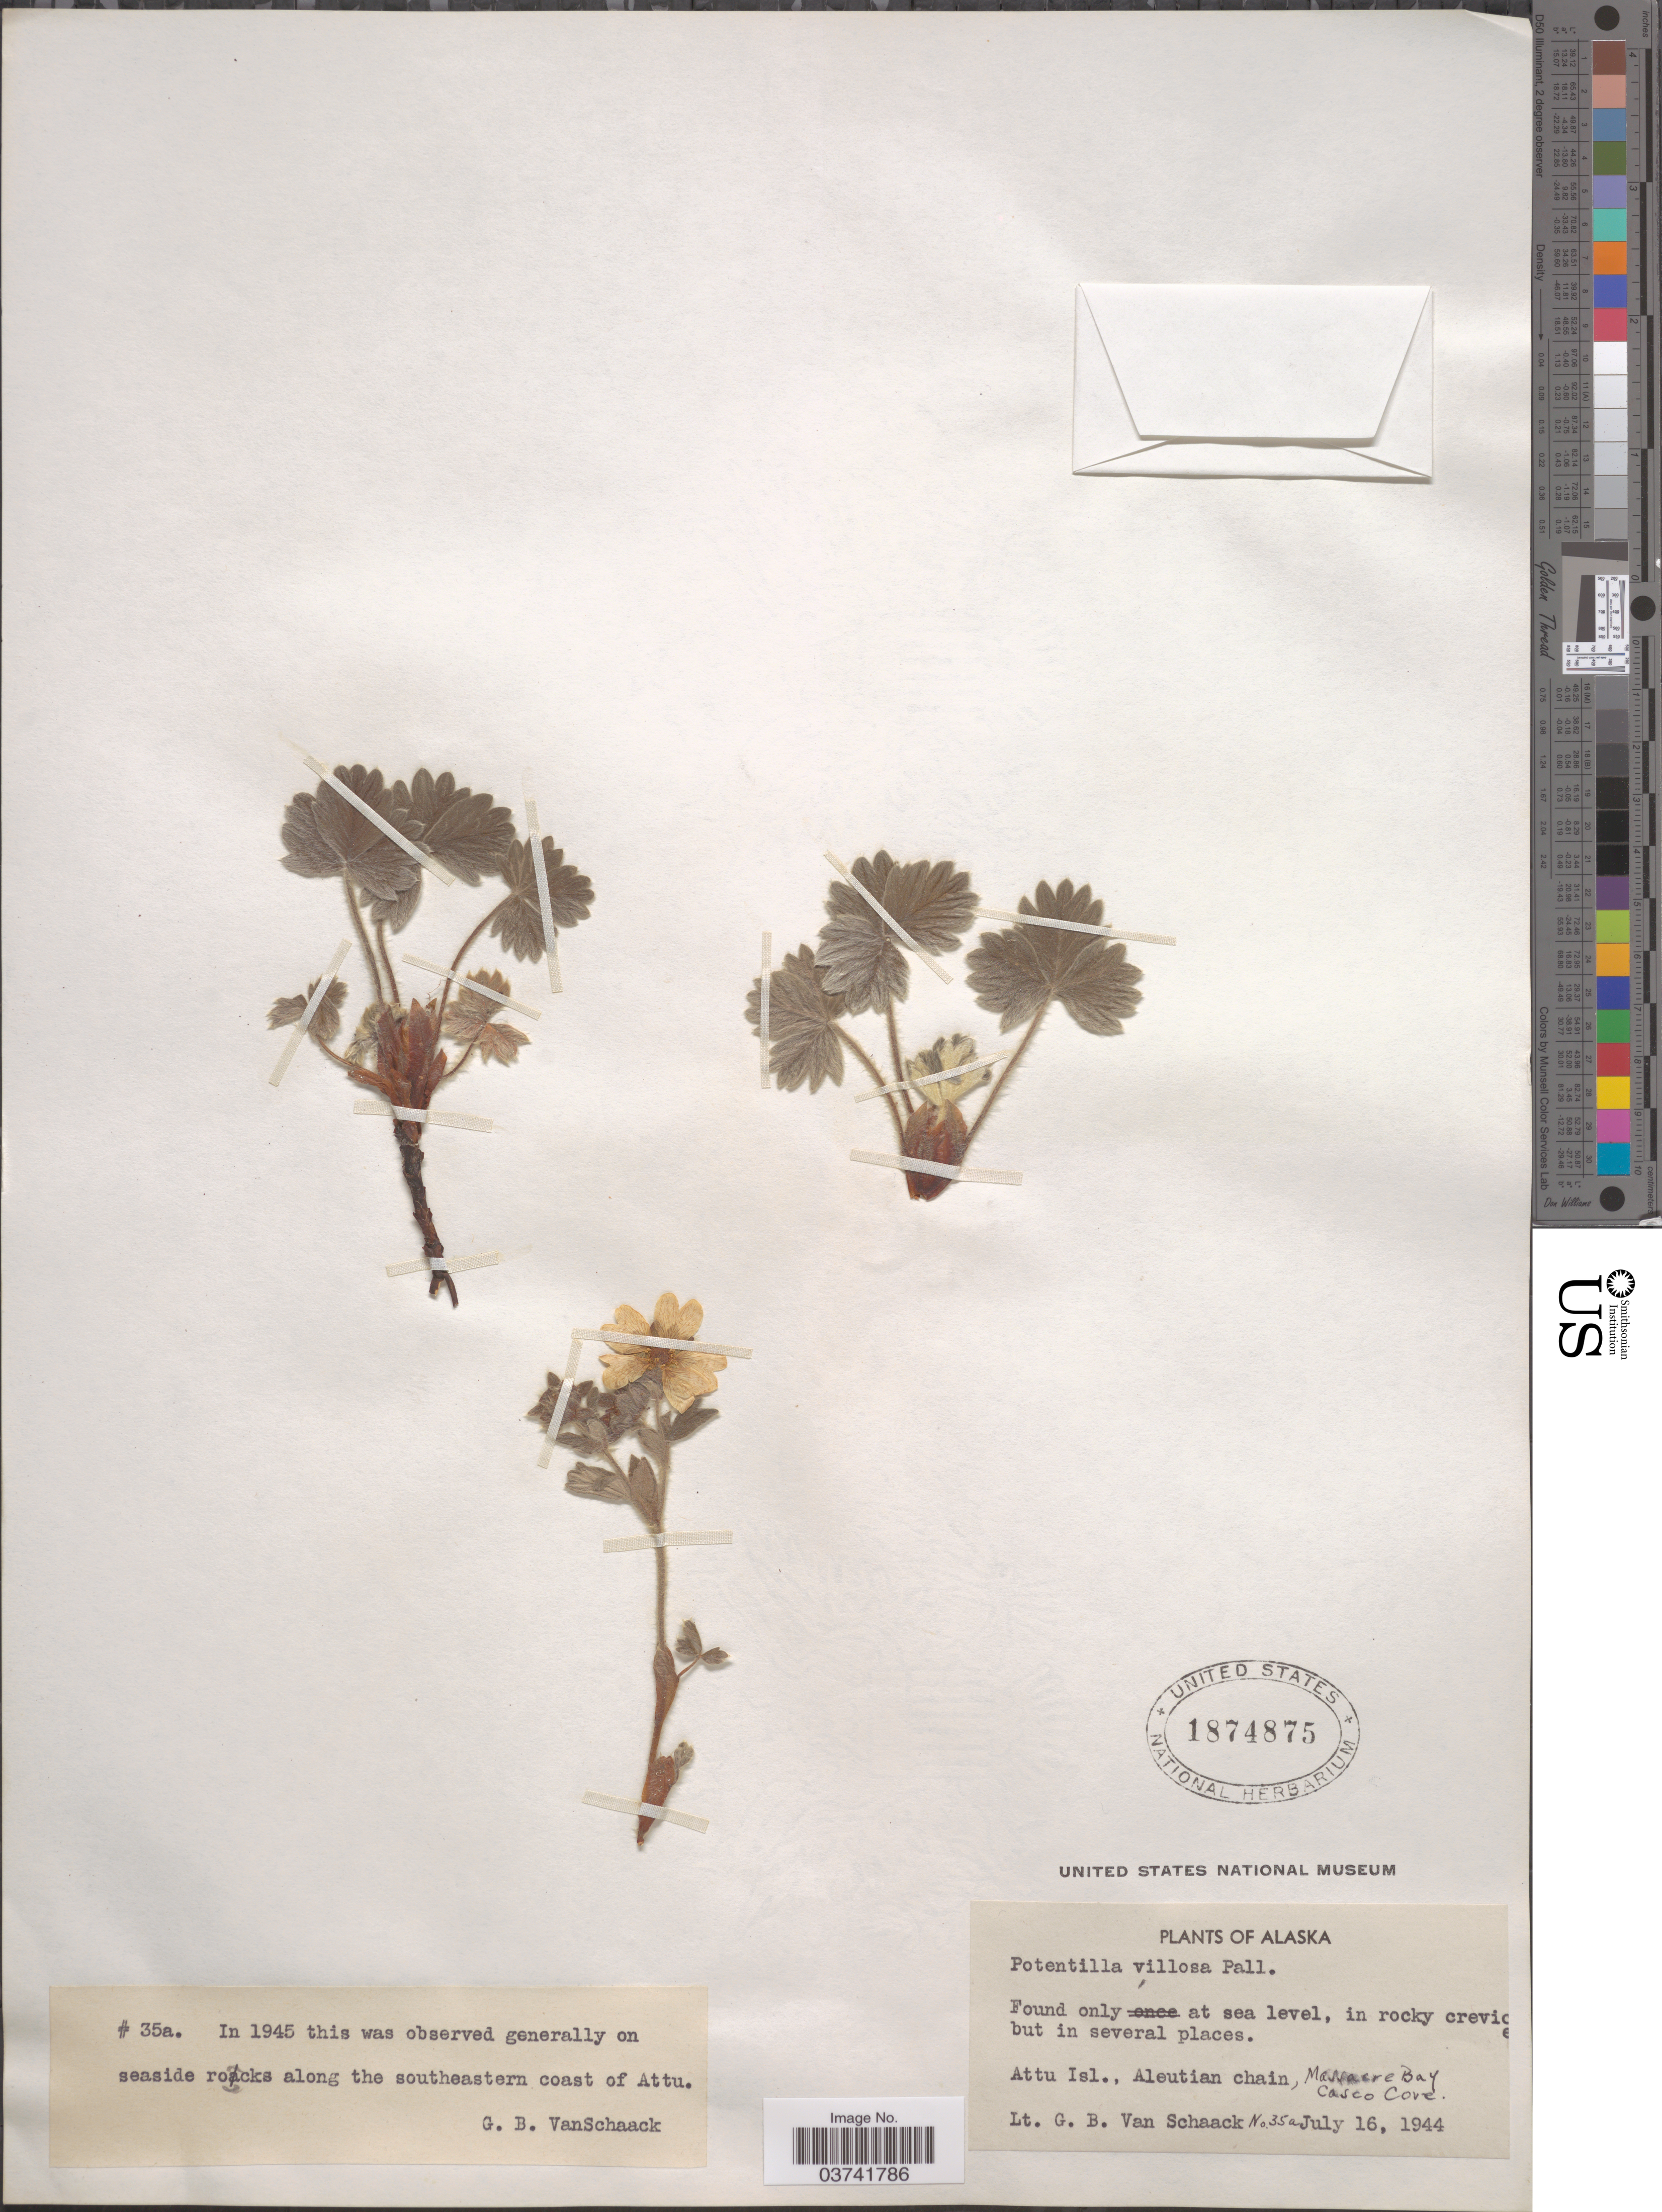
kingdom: Plantae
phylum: Tracheophyta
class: Magnoliopsida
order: Rosales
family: Rosaceae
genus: Potentilla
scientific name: Potentilla villosa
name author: Pall. ex Pursh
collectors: G. Van Schaack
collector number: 35a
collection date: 1944-07-16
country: United States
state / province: Alaska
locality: Attu Isl., Aleutian chain, Massacre Bay, Casco Cove. Seaside rocks along the southeastern coast of Attu.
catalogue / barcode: US 1874875